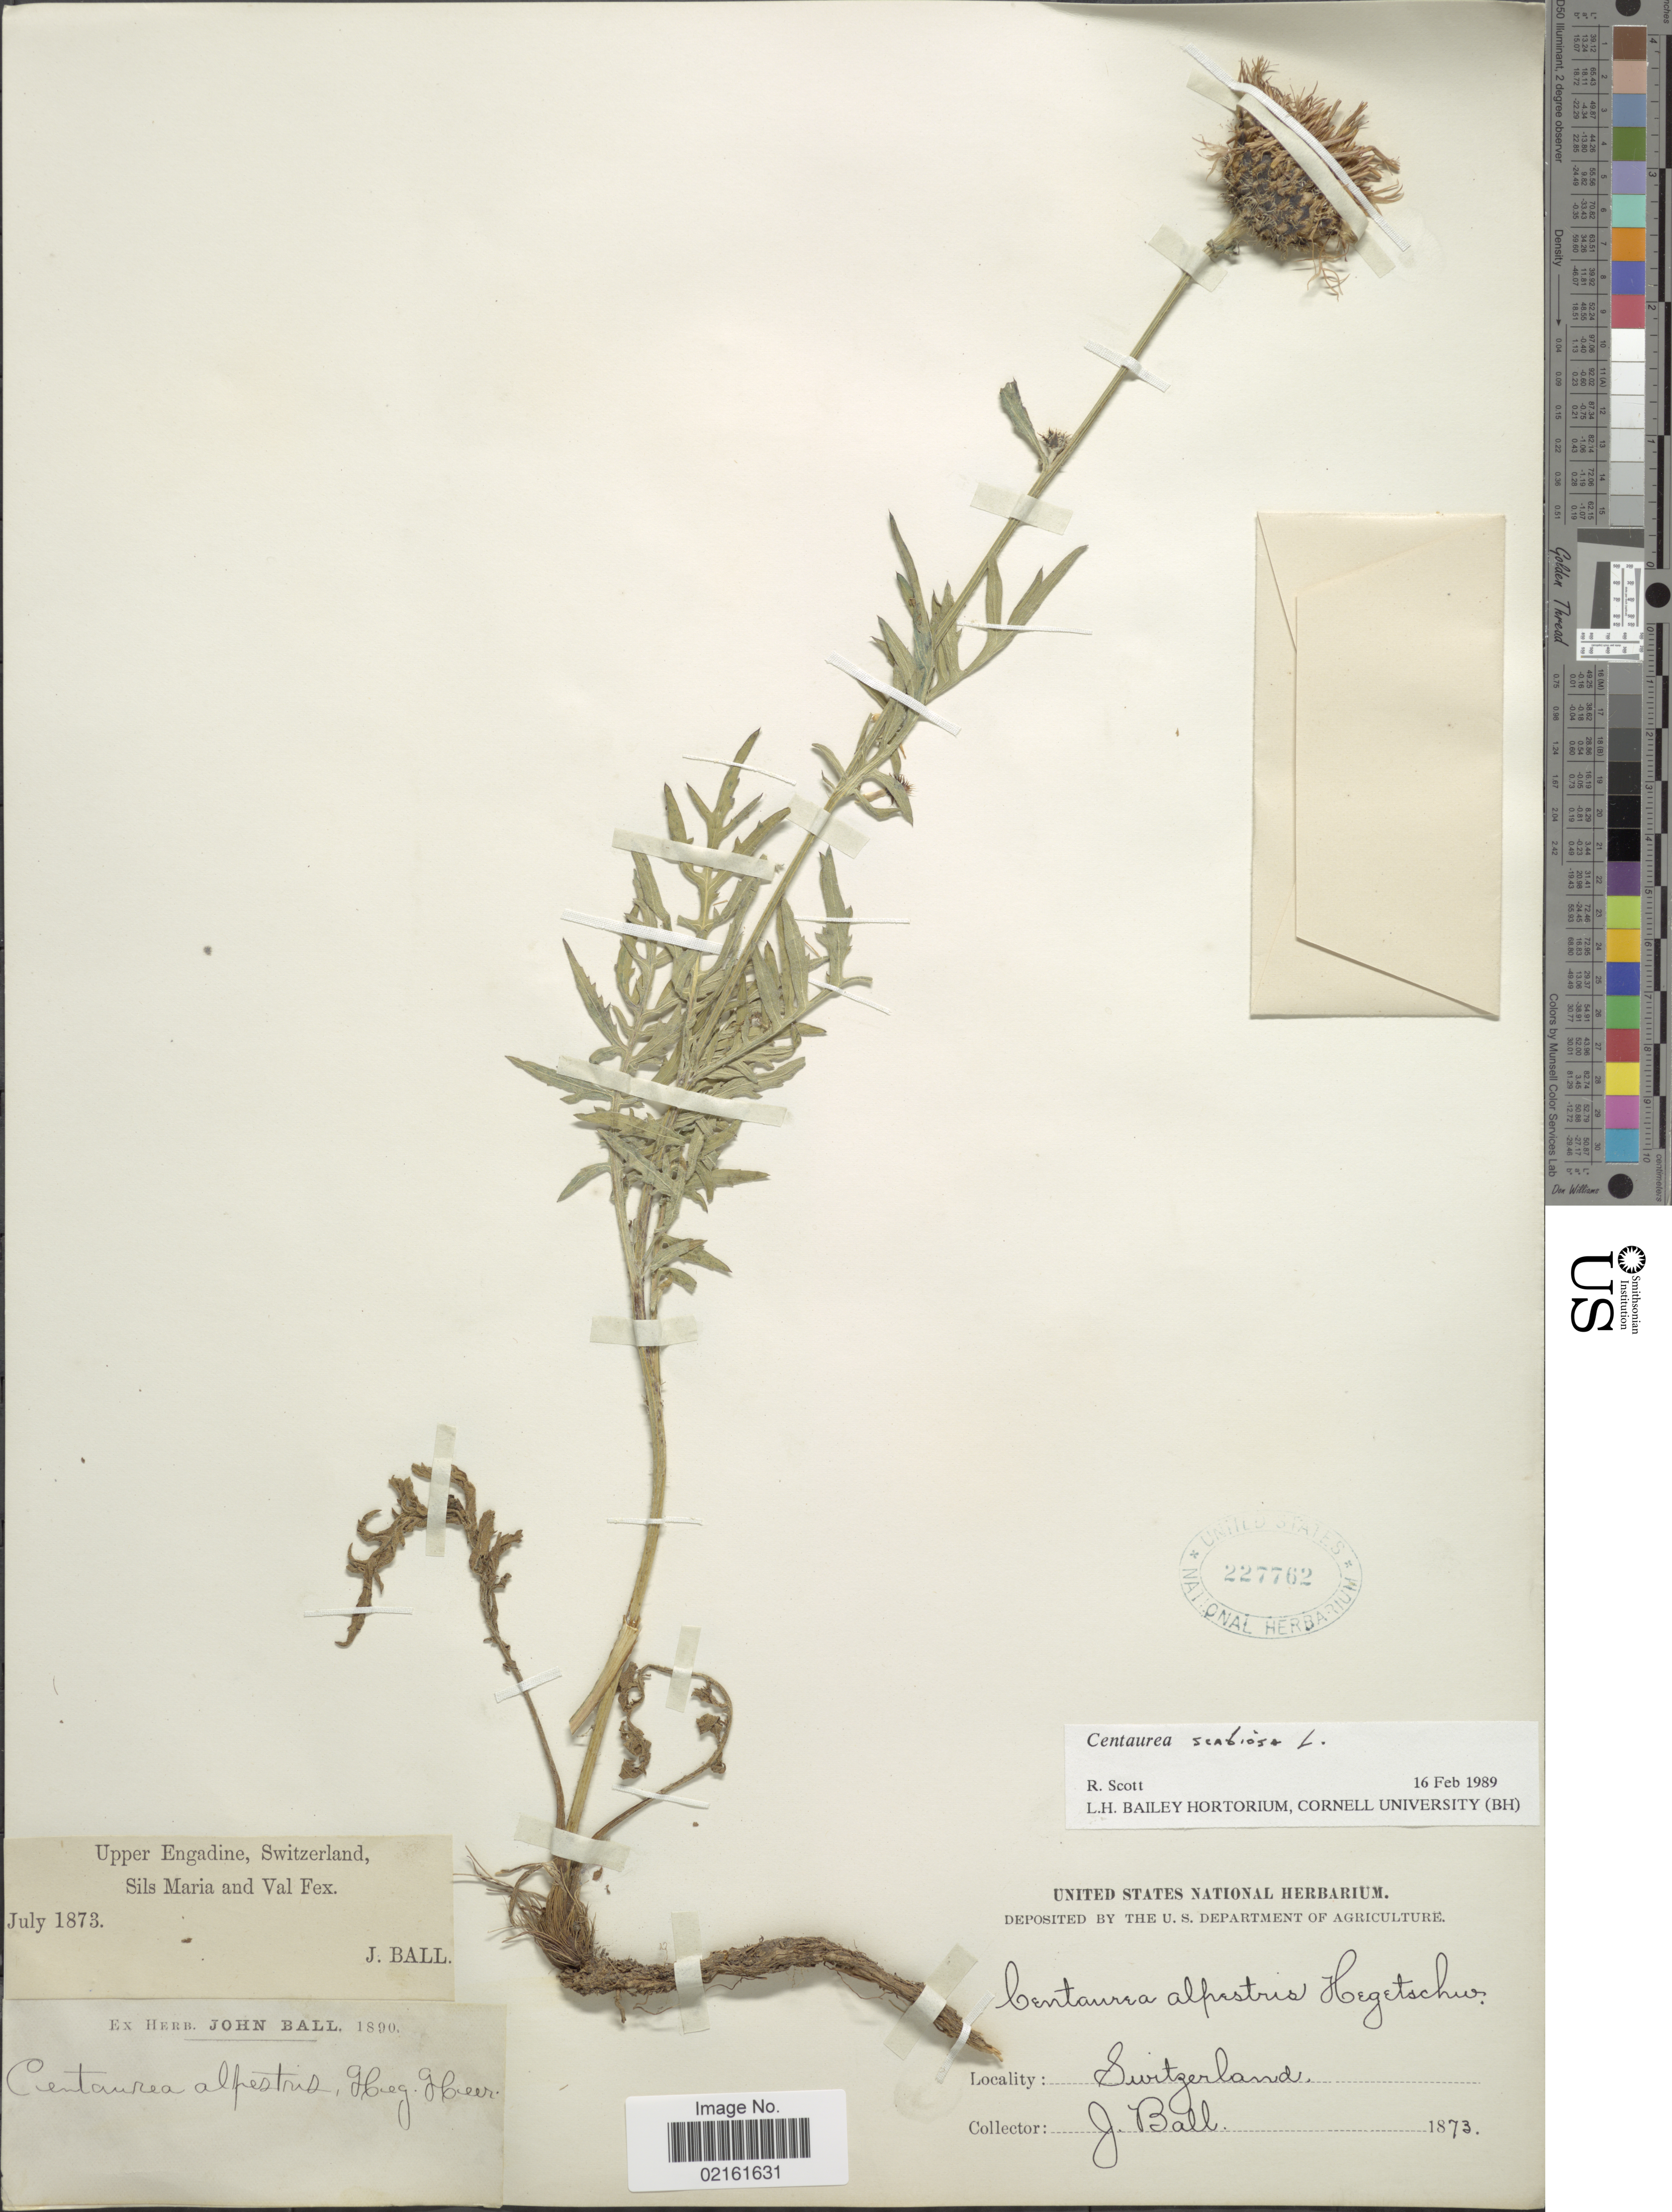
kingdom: Plantae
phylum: Tracheophyta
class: Magnoliopsida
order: Asterales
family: Asteraceae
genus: Centaurea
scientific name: Centaurea scabiosa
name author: L.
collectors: J. Ball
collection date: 1873-07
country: Switzerland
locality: Upper Engadine, Sils Maria and Val Fex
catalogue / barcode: US 227762